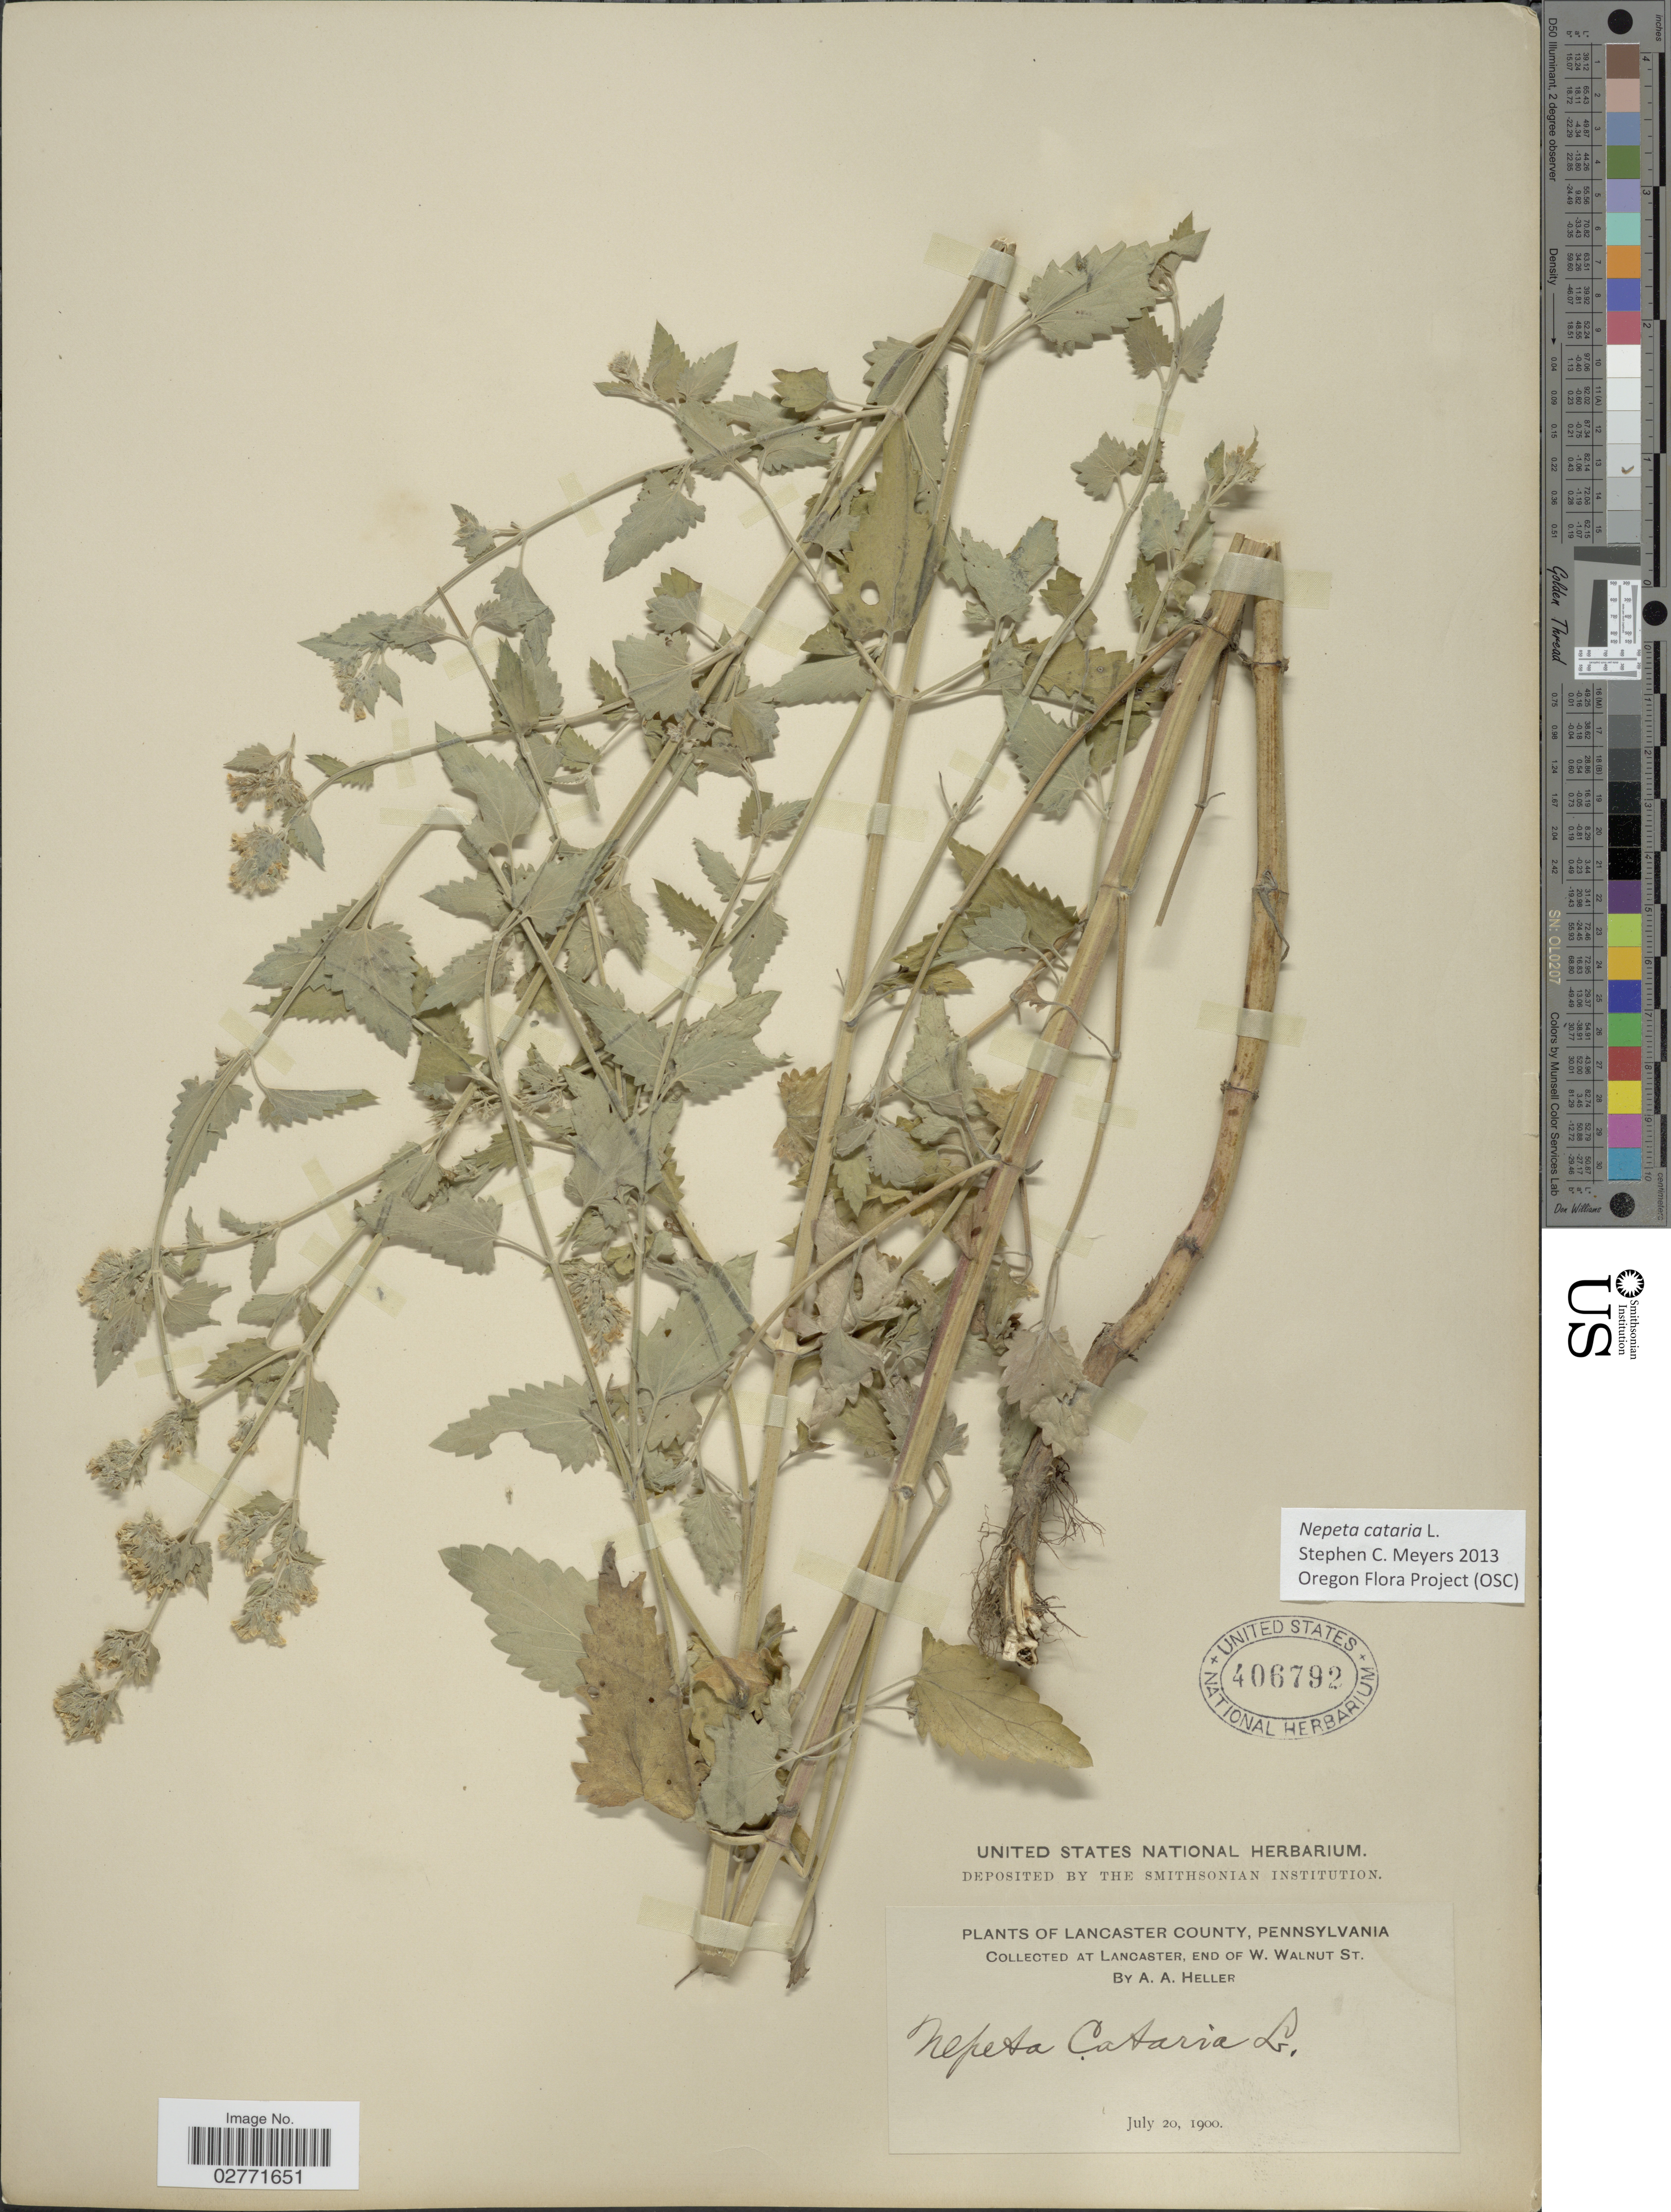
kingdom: Plantae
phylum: Tracheophyta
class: Magnoliopsida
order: Lamiales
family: Lamiaceae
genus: Nepeta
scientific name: Nepeta cataria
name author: L.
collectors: A. A. Heller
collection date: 1900-07-20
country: United States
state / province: Pennsylvania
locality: Lancaster County, At Lancaster, end of W. Walnut St.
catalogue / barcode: US 406792